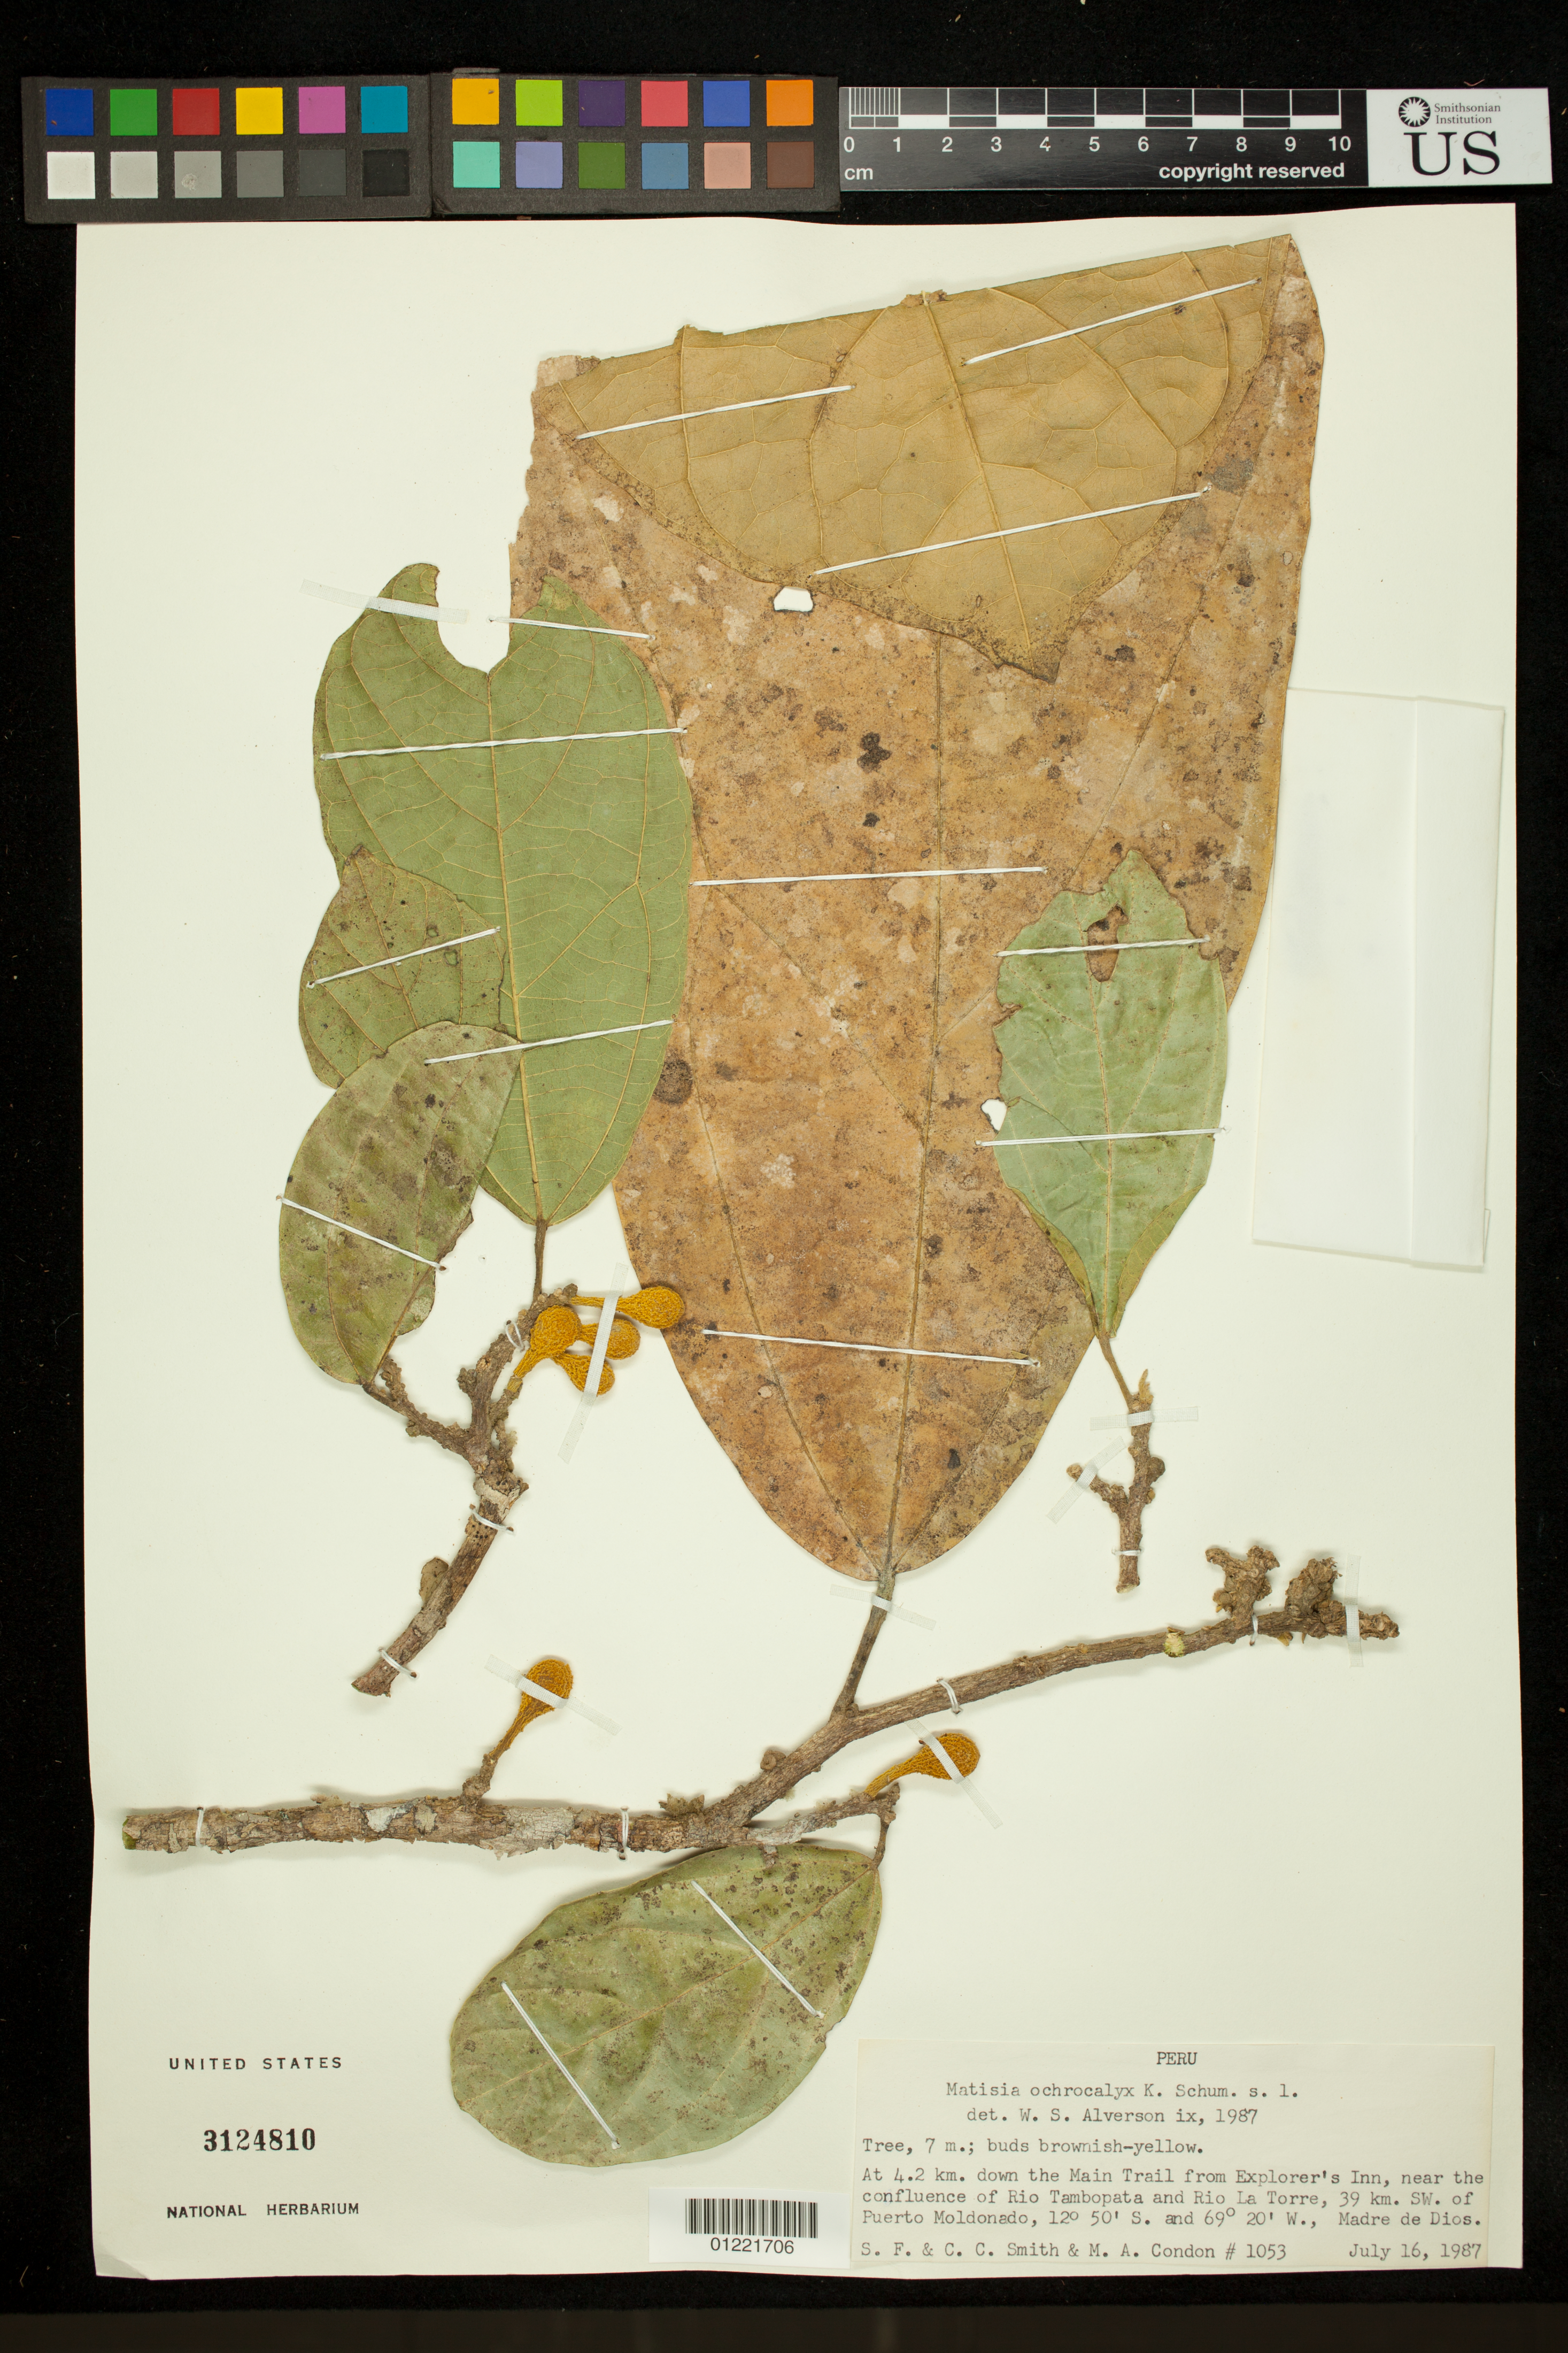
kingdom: Plantae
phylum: Tracheophyta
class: Magnoliopsida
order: Malvales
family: Malvaceae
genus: Matisia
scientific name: Matisia ochrocalyx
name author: K. Schum.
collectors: S.F. Smith, C. C. Smith & M. Condon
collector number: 1053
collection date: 1987-07-16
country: Peru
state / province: Madre de Dios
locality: At 4.2 km. down the Main Trail from Explorer's Inn, near the confluence of Rio Tambopata and Rio La Torre, 39 km. SW. of Puerto Moldonado.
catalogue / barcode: US 3124810